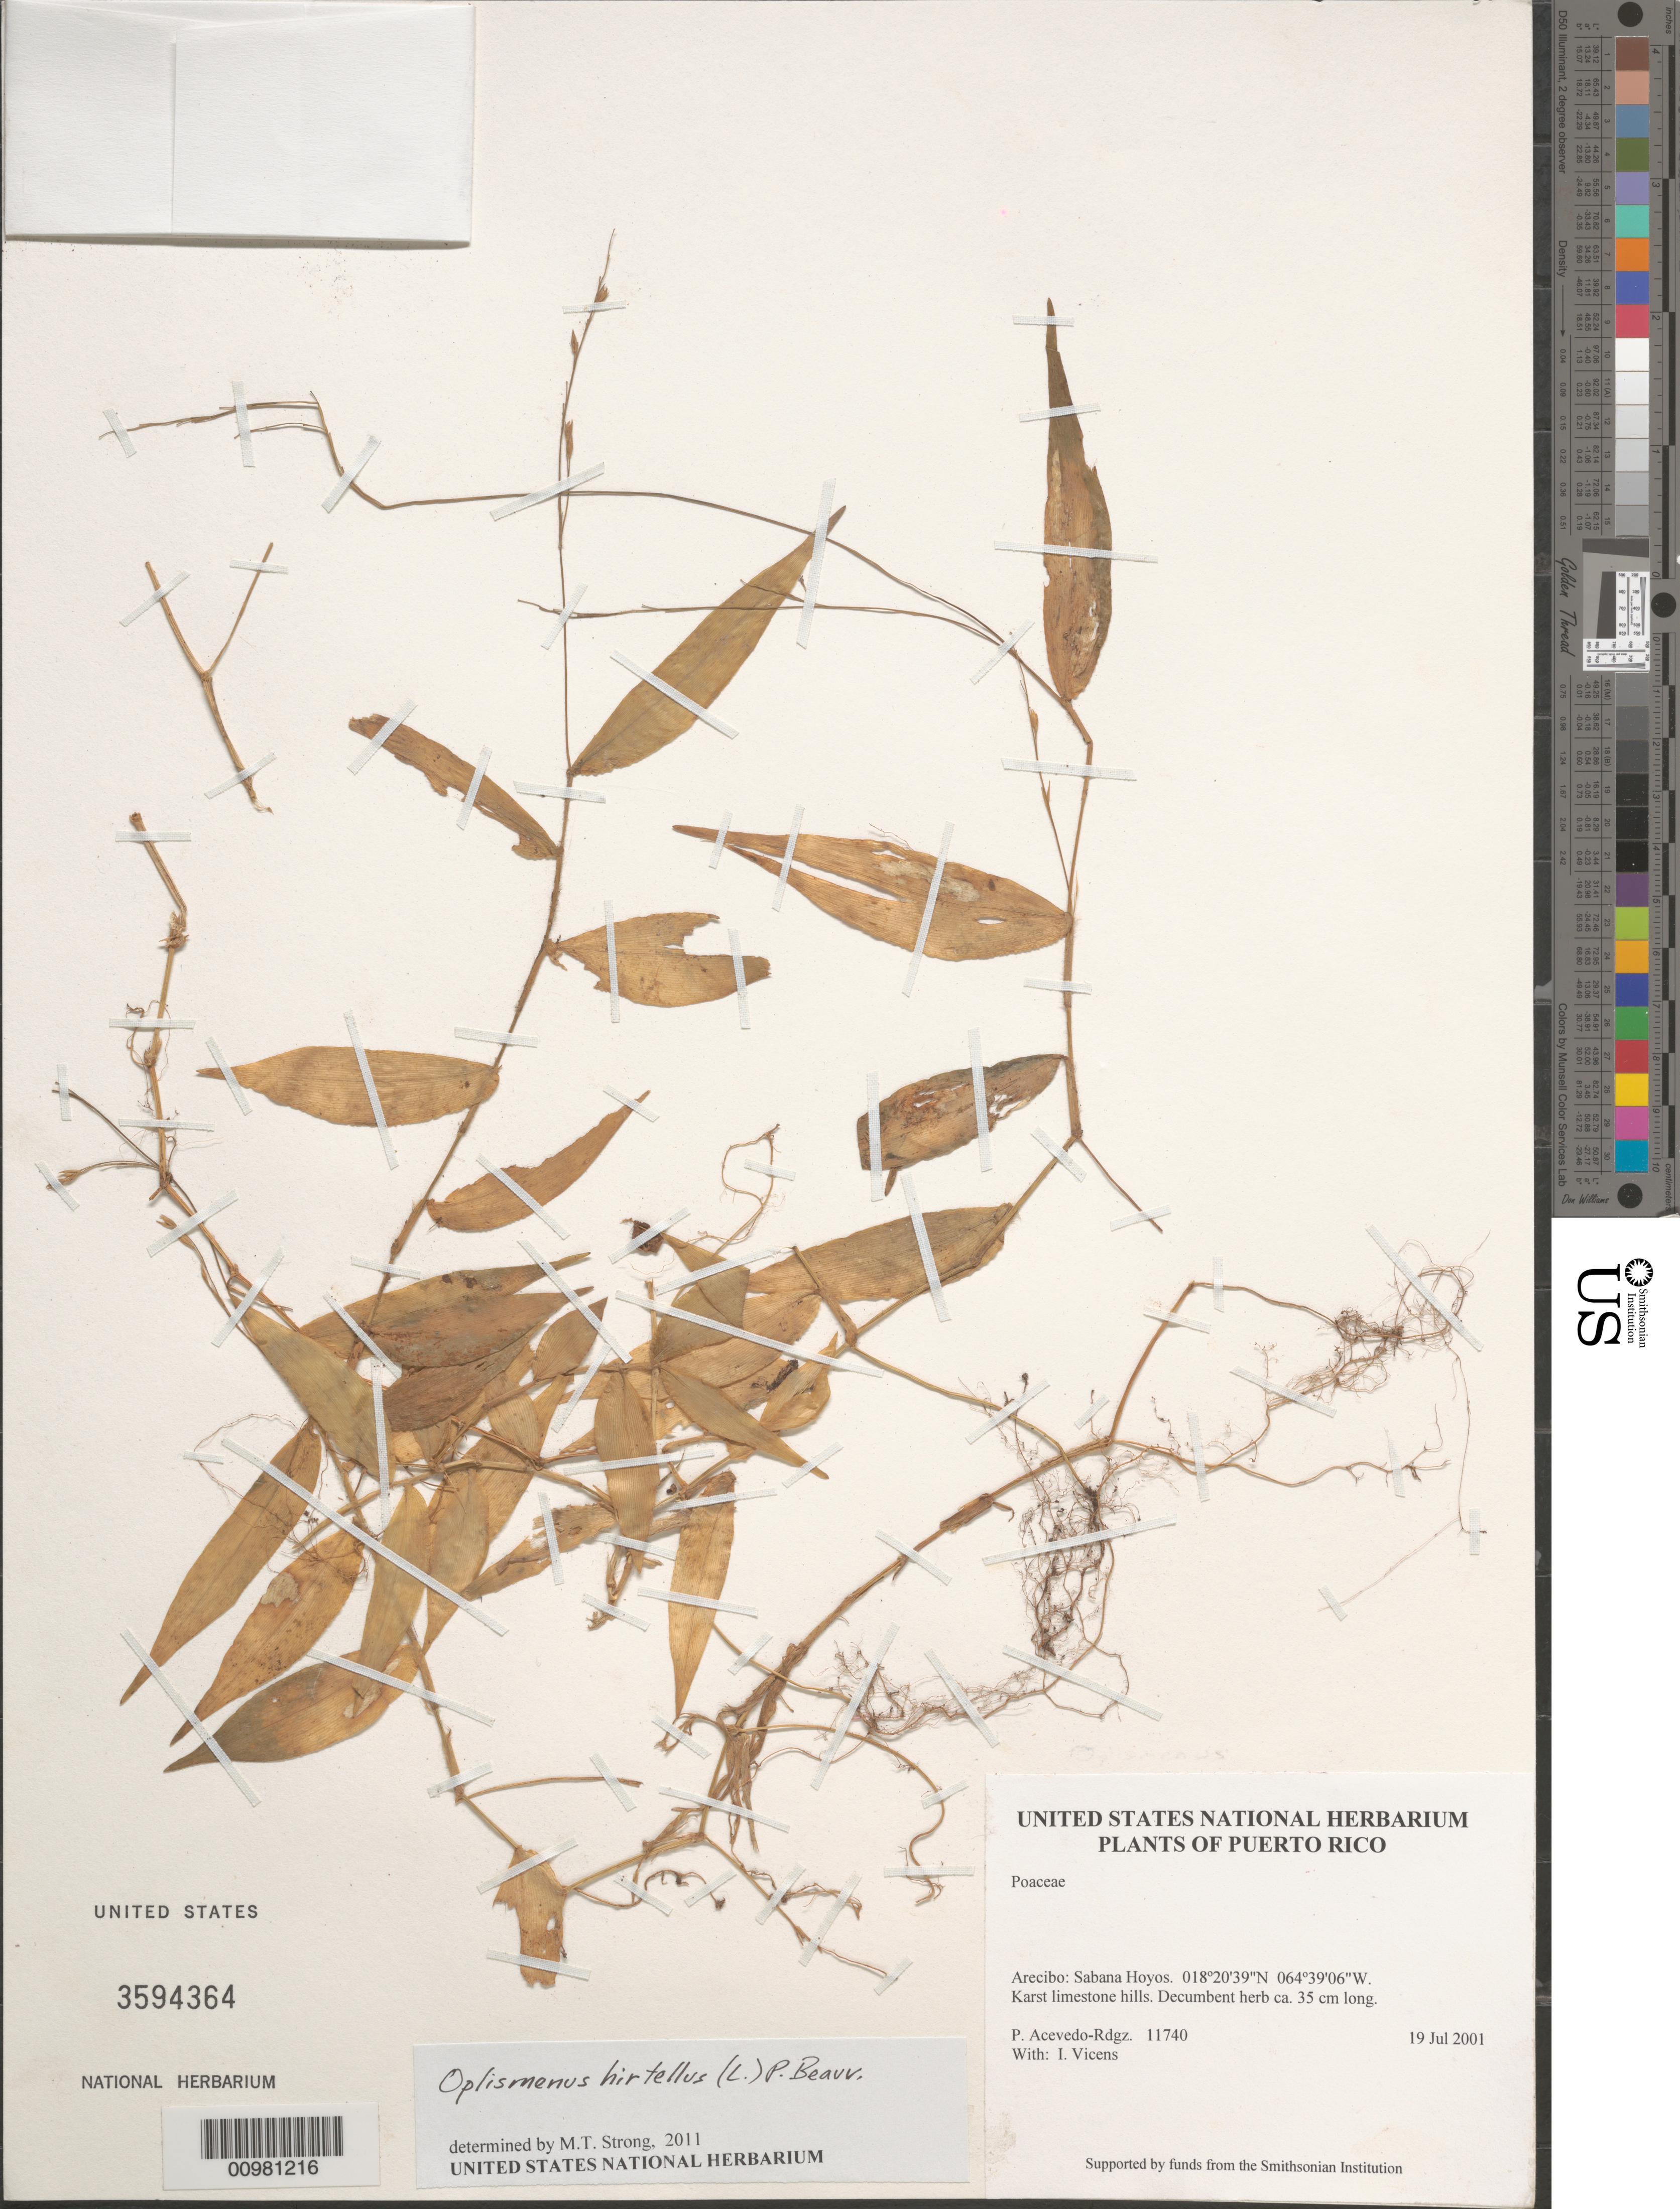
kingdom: Plantae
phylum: Tracheophyta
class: Liliopsida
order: Poales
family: Poaceae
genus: Oplismenus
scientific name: Oplismenus hirtellus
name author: (L.) P. Beauv.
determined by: Strong, M. T., (US), Smithsonian Institution - National Museum of Natural History (UNITED STATES)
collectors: P. Acevedo-Rodr. & I. Vicens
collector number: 11740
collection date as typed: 19 Jul 2001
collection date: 2001-07-19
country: Puerto Rico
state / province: Arecibo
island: Puerto Rico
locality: Arecibo: Sabana Hoyos.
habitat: Karst limestone hills.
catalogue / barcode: US 3594364